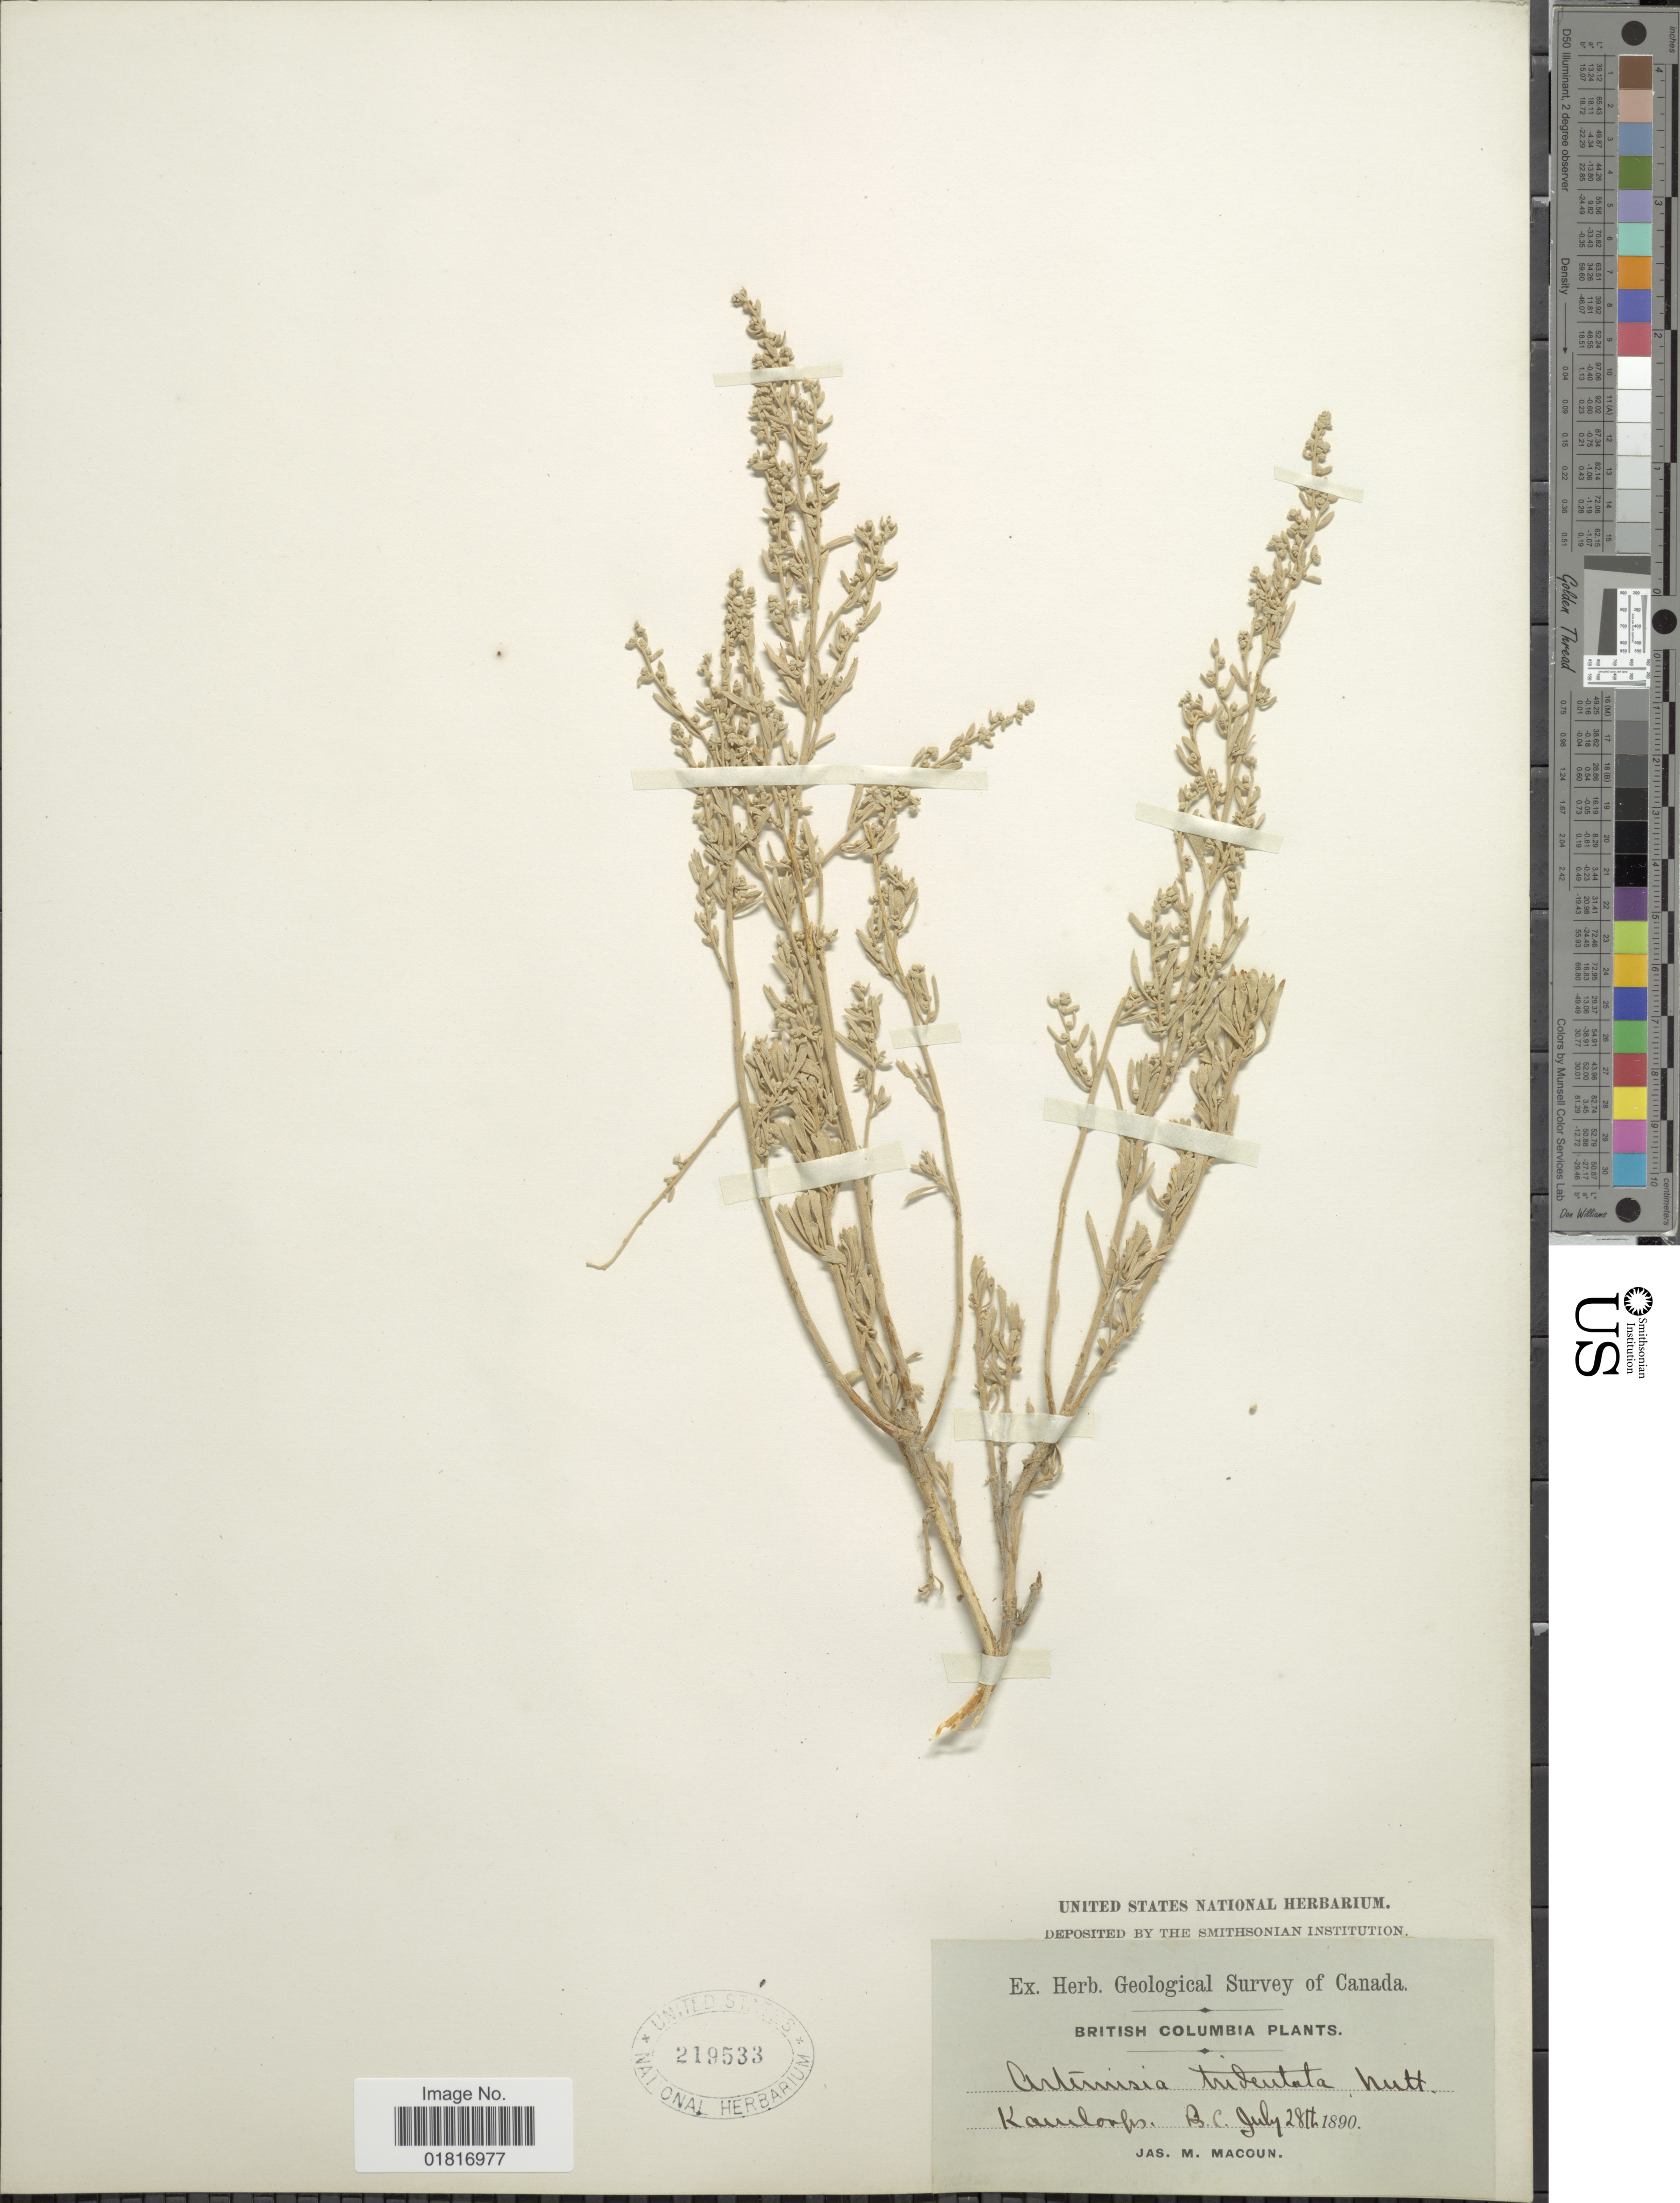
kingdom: Plantae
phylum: Tracheophyta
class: Magnoliopsida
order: Asterales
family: Asteraceae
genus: Artemisia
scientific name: Artemisia tridentata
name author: Nutt.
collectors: J. M. Macoun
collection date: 1890-07-28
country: Canada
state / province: British Columbia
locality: Kamloops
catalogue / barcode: US 219533